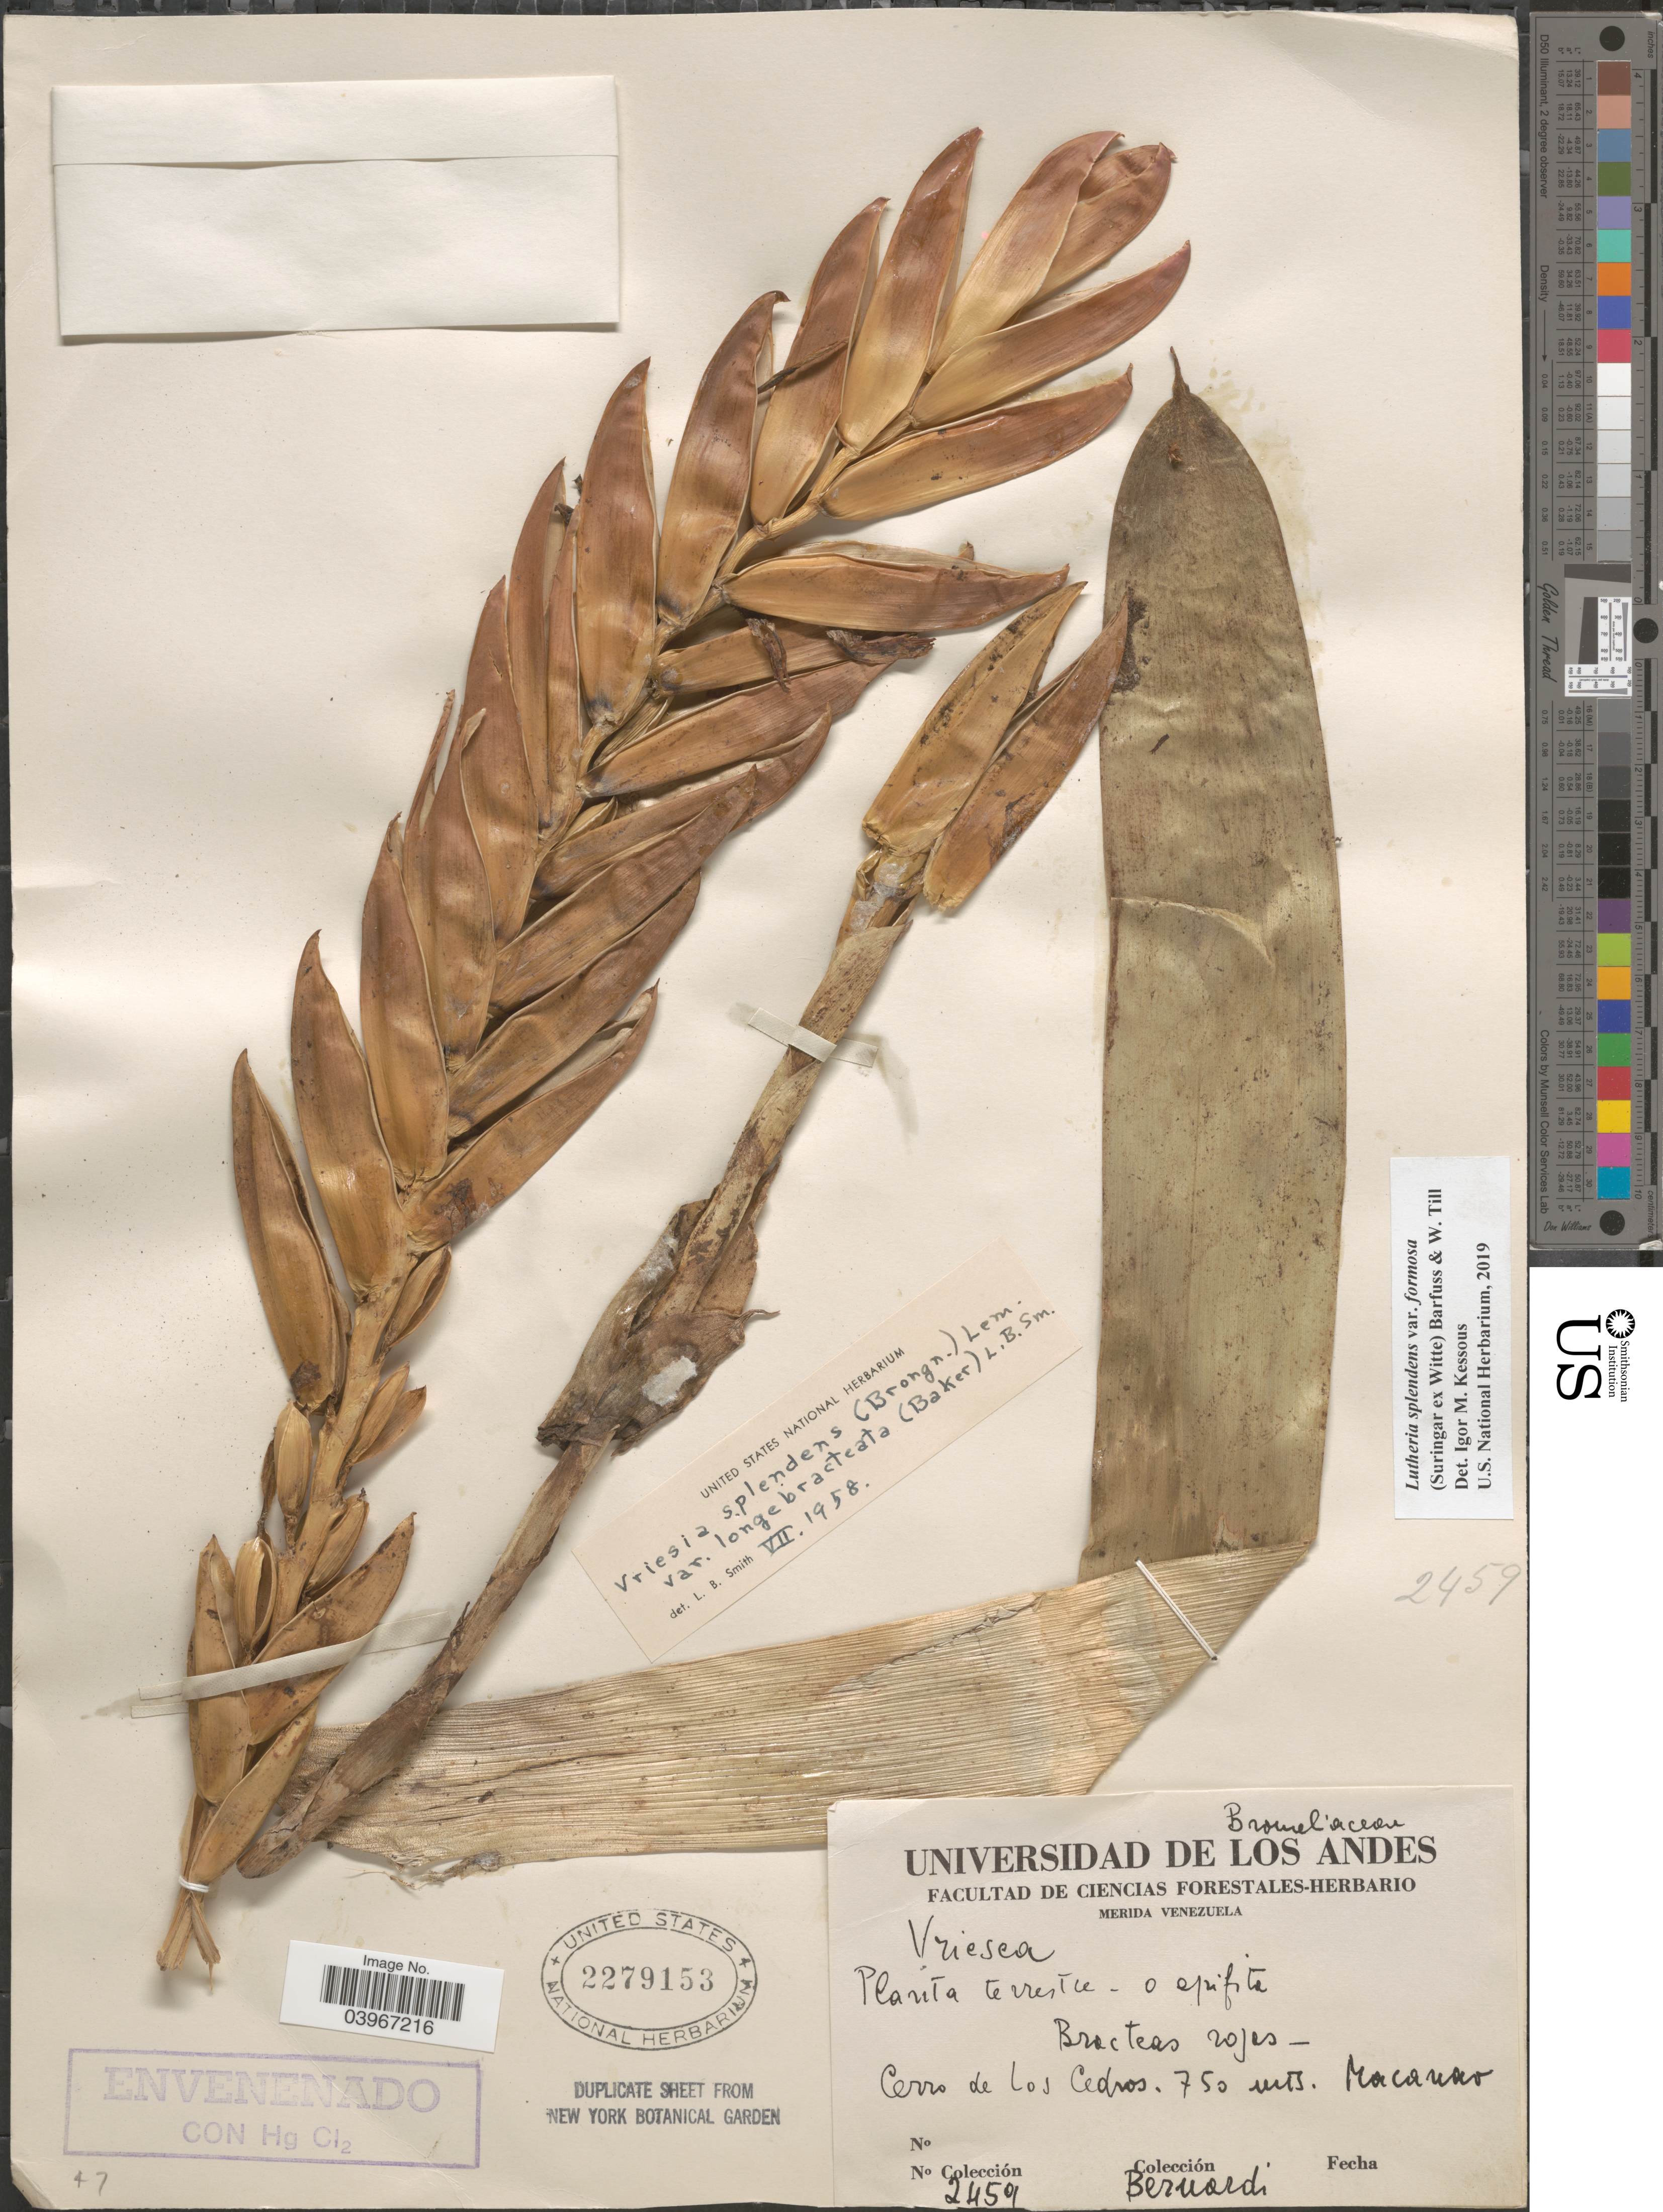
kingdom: Plantae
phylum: Tracheophyta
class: Liliopsida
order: Poales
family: Bromeliaceae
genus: Lutheria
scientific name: Lutheria splendens var. formosa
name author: (Suringar ex Witte) Barfuss & W. Till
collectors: Bernardi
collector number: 2459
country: Venezuela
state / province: Merida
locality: Cerro de Los Cedros. Macanao.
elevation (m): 750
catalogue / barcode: US 2279153